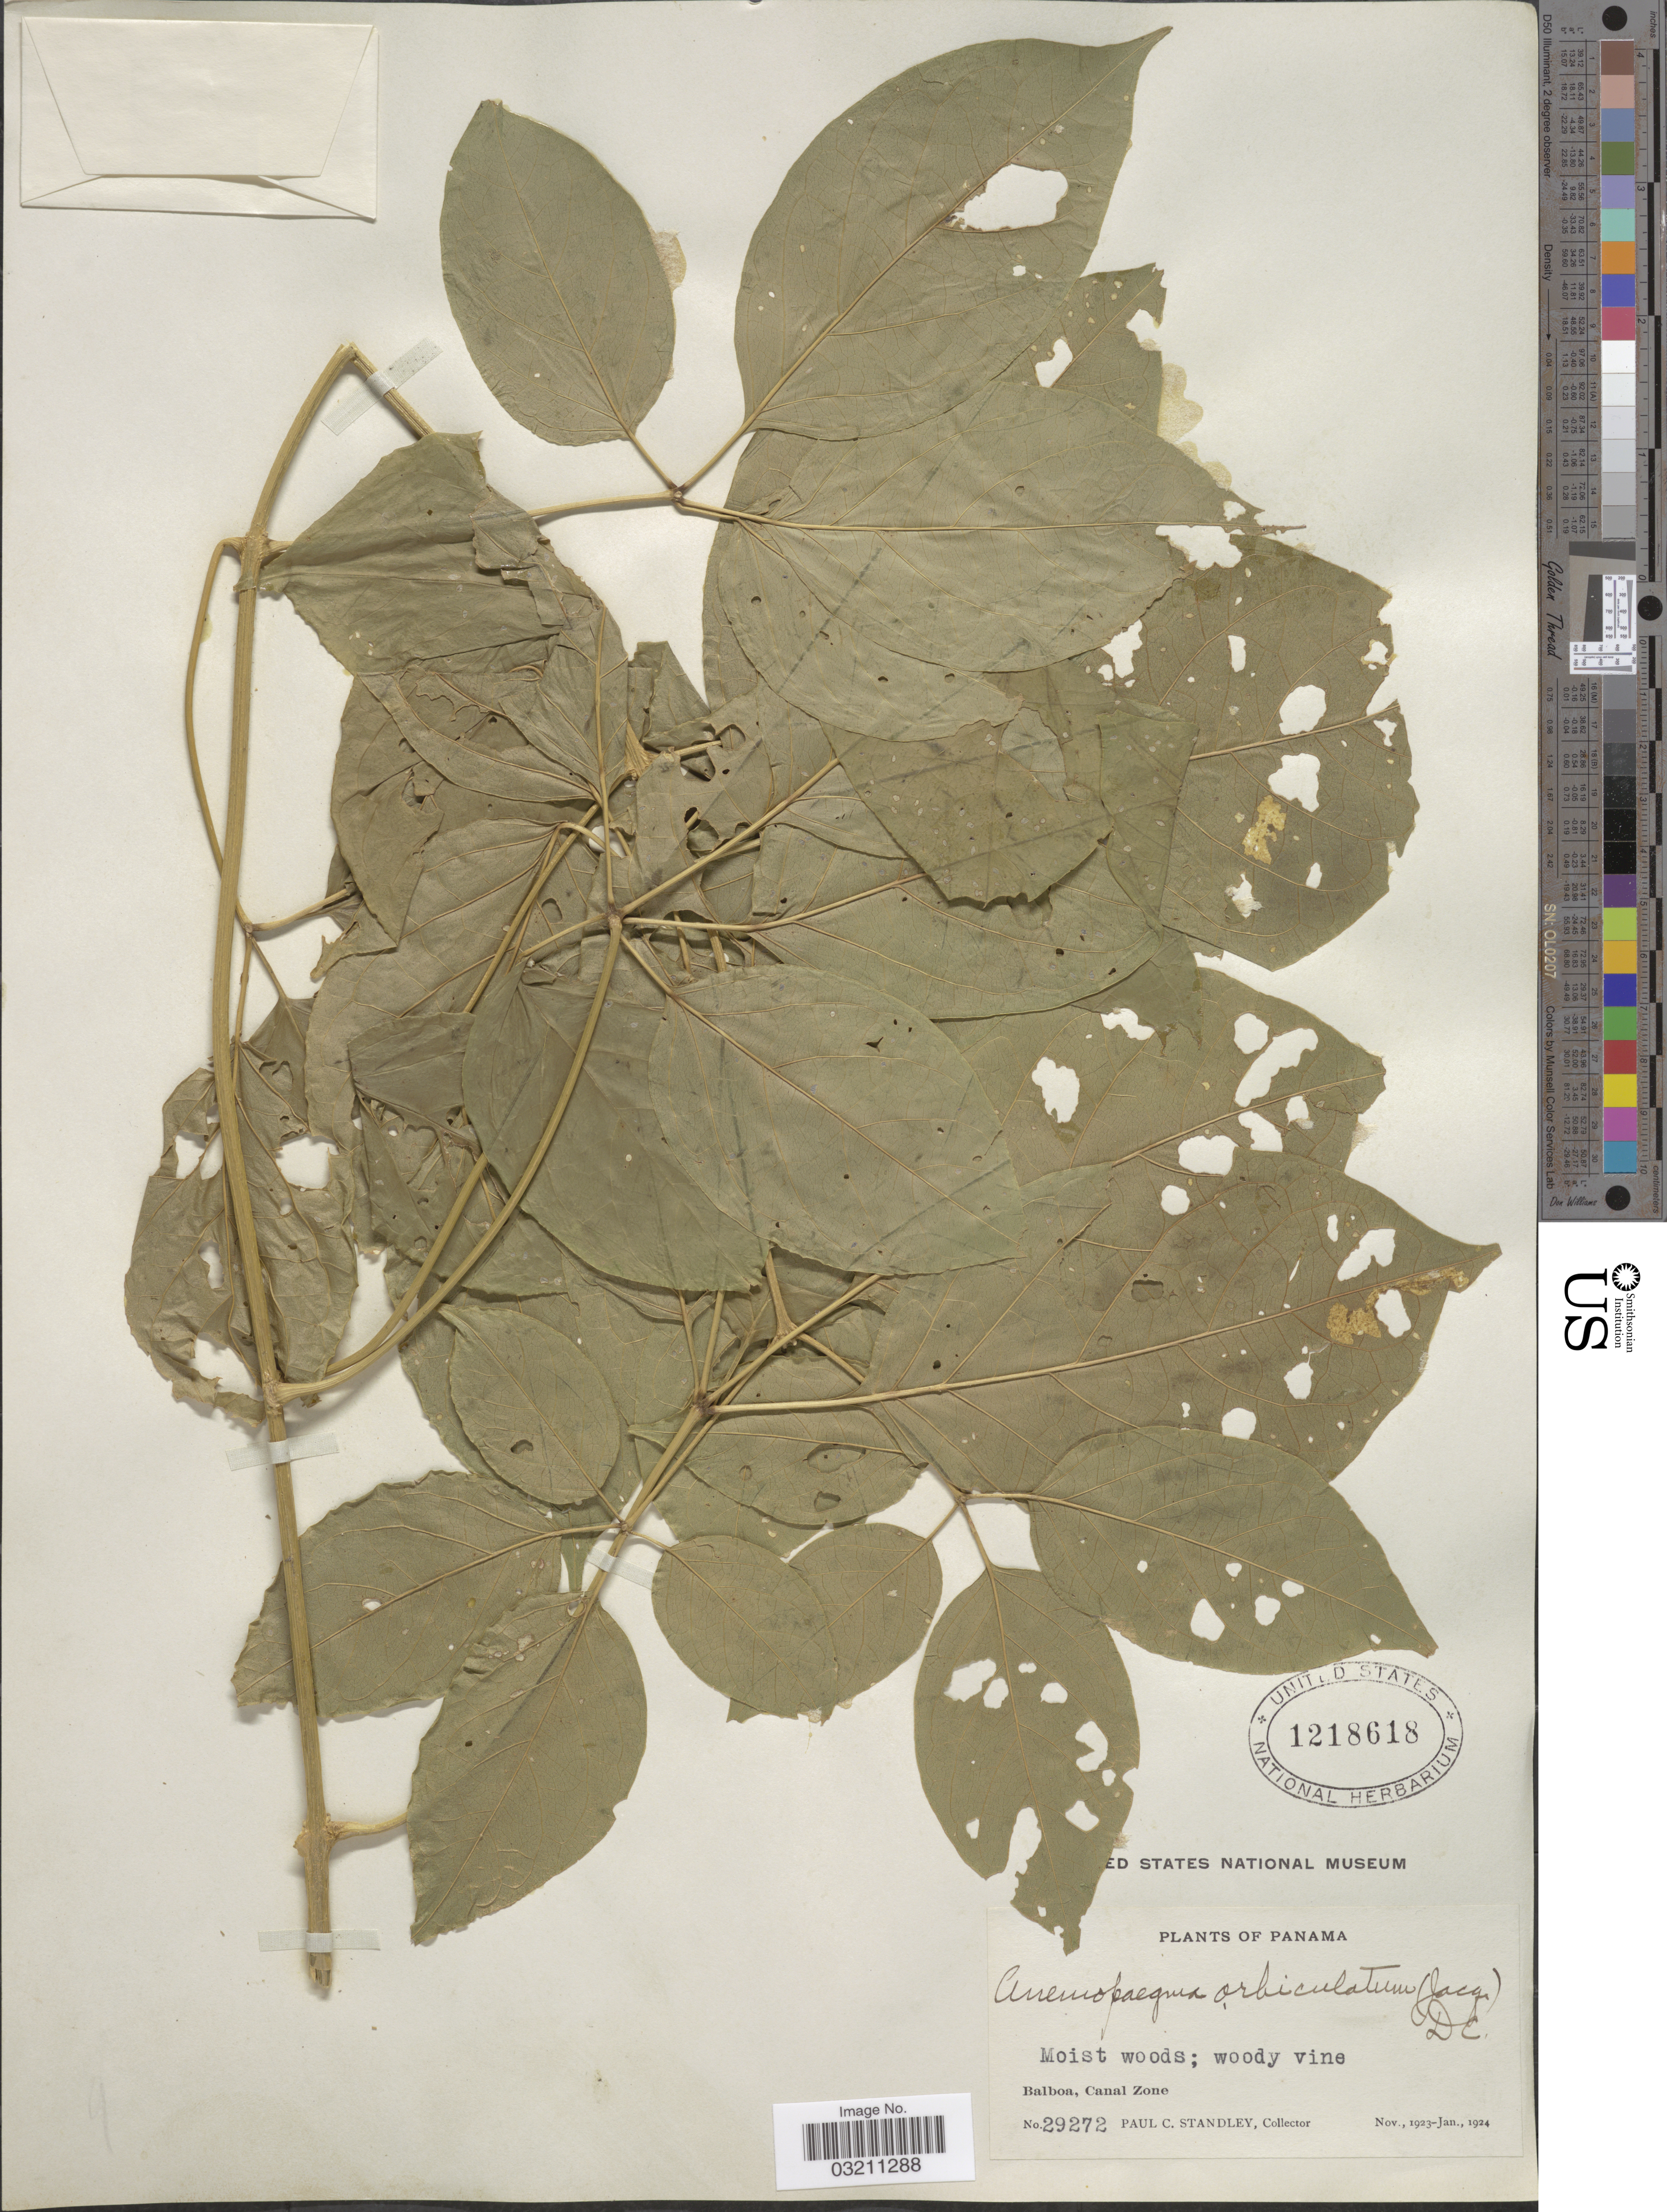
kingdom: Plantae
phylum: Tracheophyta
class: Magnoliopsida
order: Lamiales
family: Bignoniaceae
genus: Amphilophium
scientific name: Amphilophium orbiculatum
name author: (Jacq.) DC.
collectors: P. C. Standley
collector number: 29272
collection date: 1923-11/1924-01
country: Panama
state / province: Colón / Panamá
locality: Balboa, Canal Zone.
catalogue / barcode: US 1218618